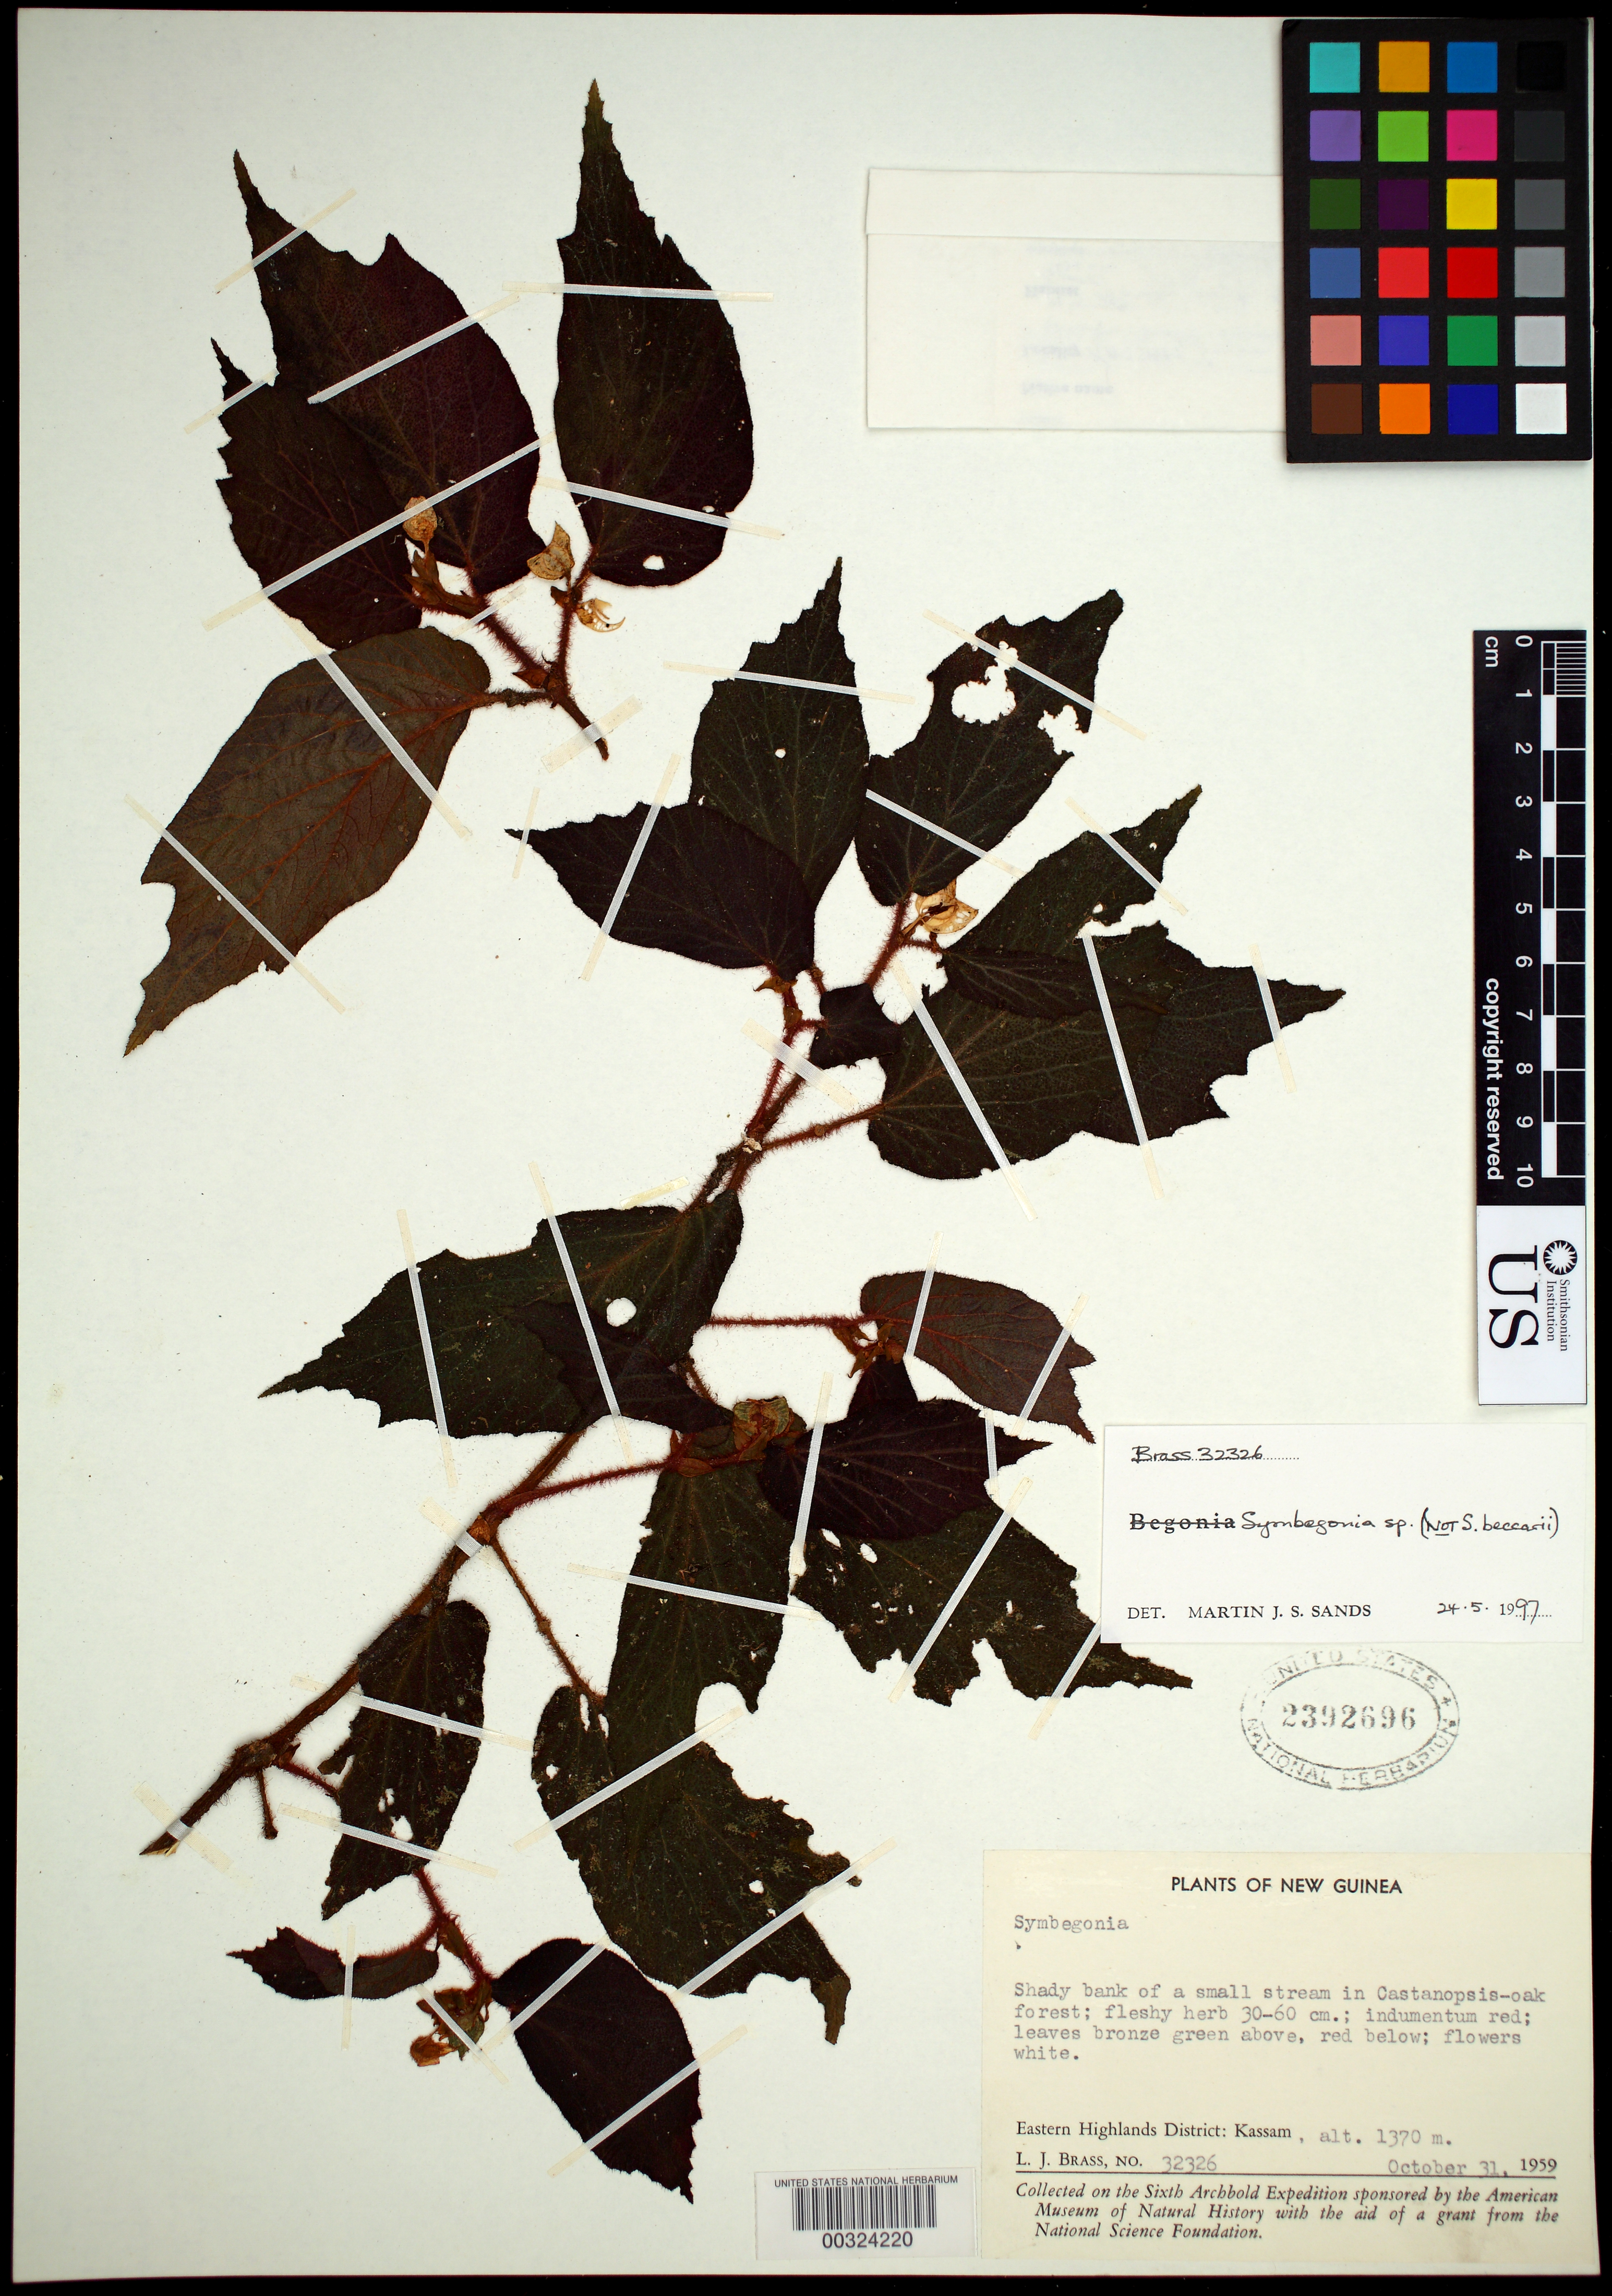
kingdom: Plantae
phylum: Tracheophyta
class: Magnoliopsida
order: Cucurbitales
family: Begoniaceae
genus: Begonia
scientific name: Begonia sp.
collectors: L. J. Brass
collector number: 32326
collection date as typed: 31 Oct 1959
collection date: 1959-10-31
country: Papua New Guinea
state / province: Eastern Highlands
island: New Guinea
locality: Kassam, shady bank of small stream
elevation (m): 1370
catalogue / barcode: US 2392696